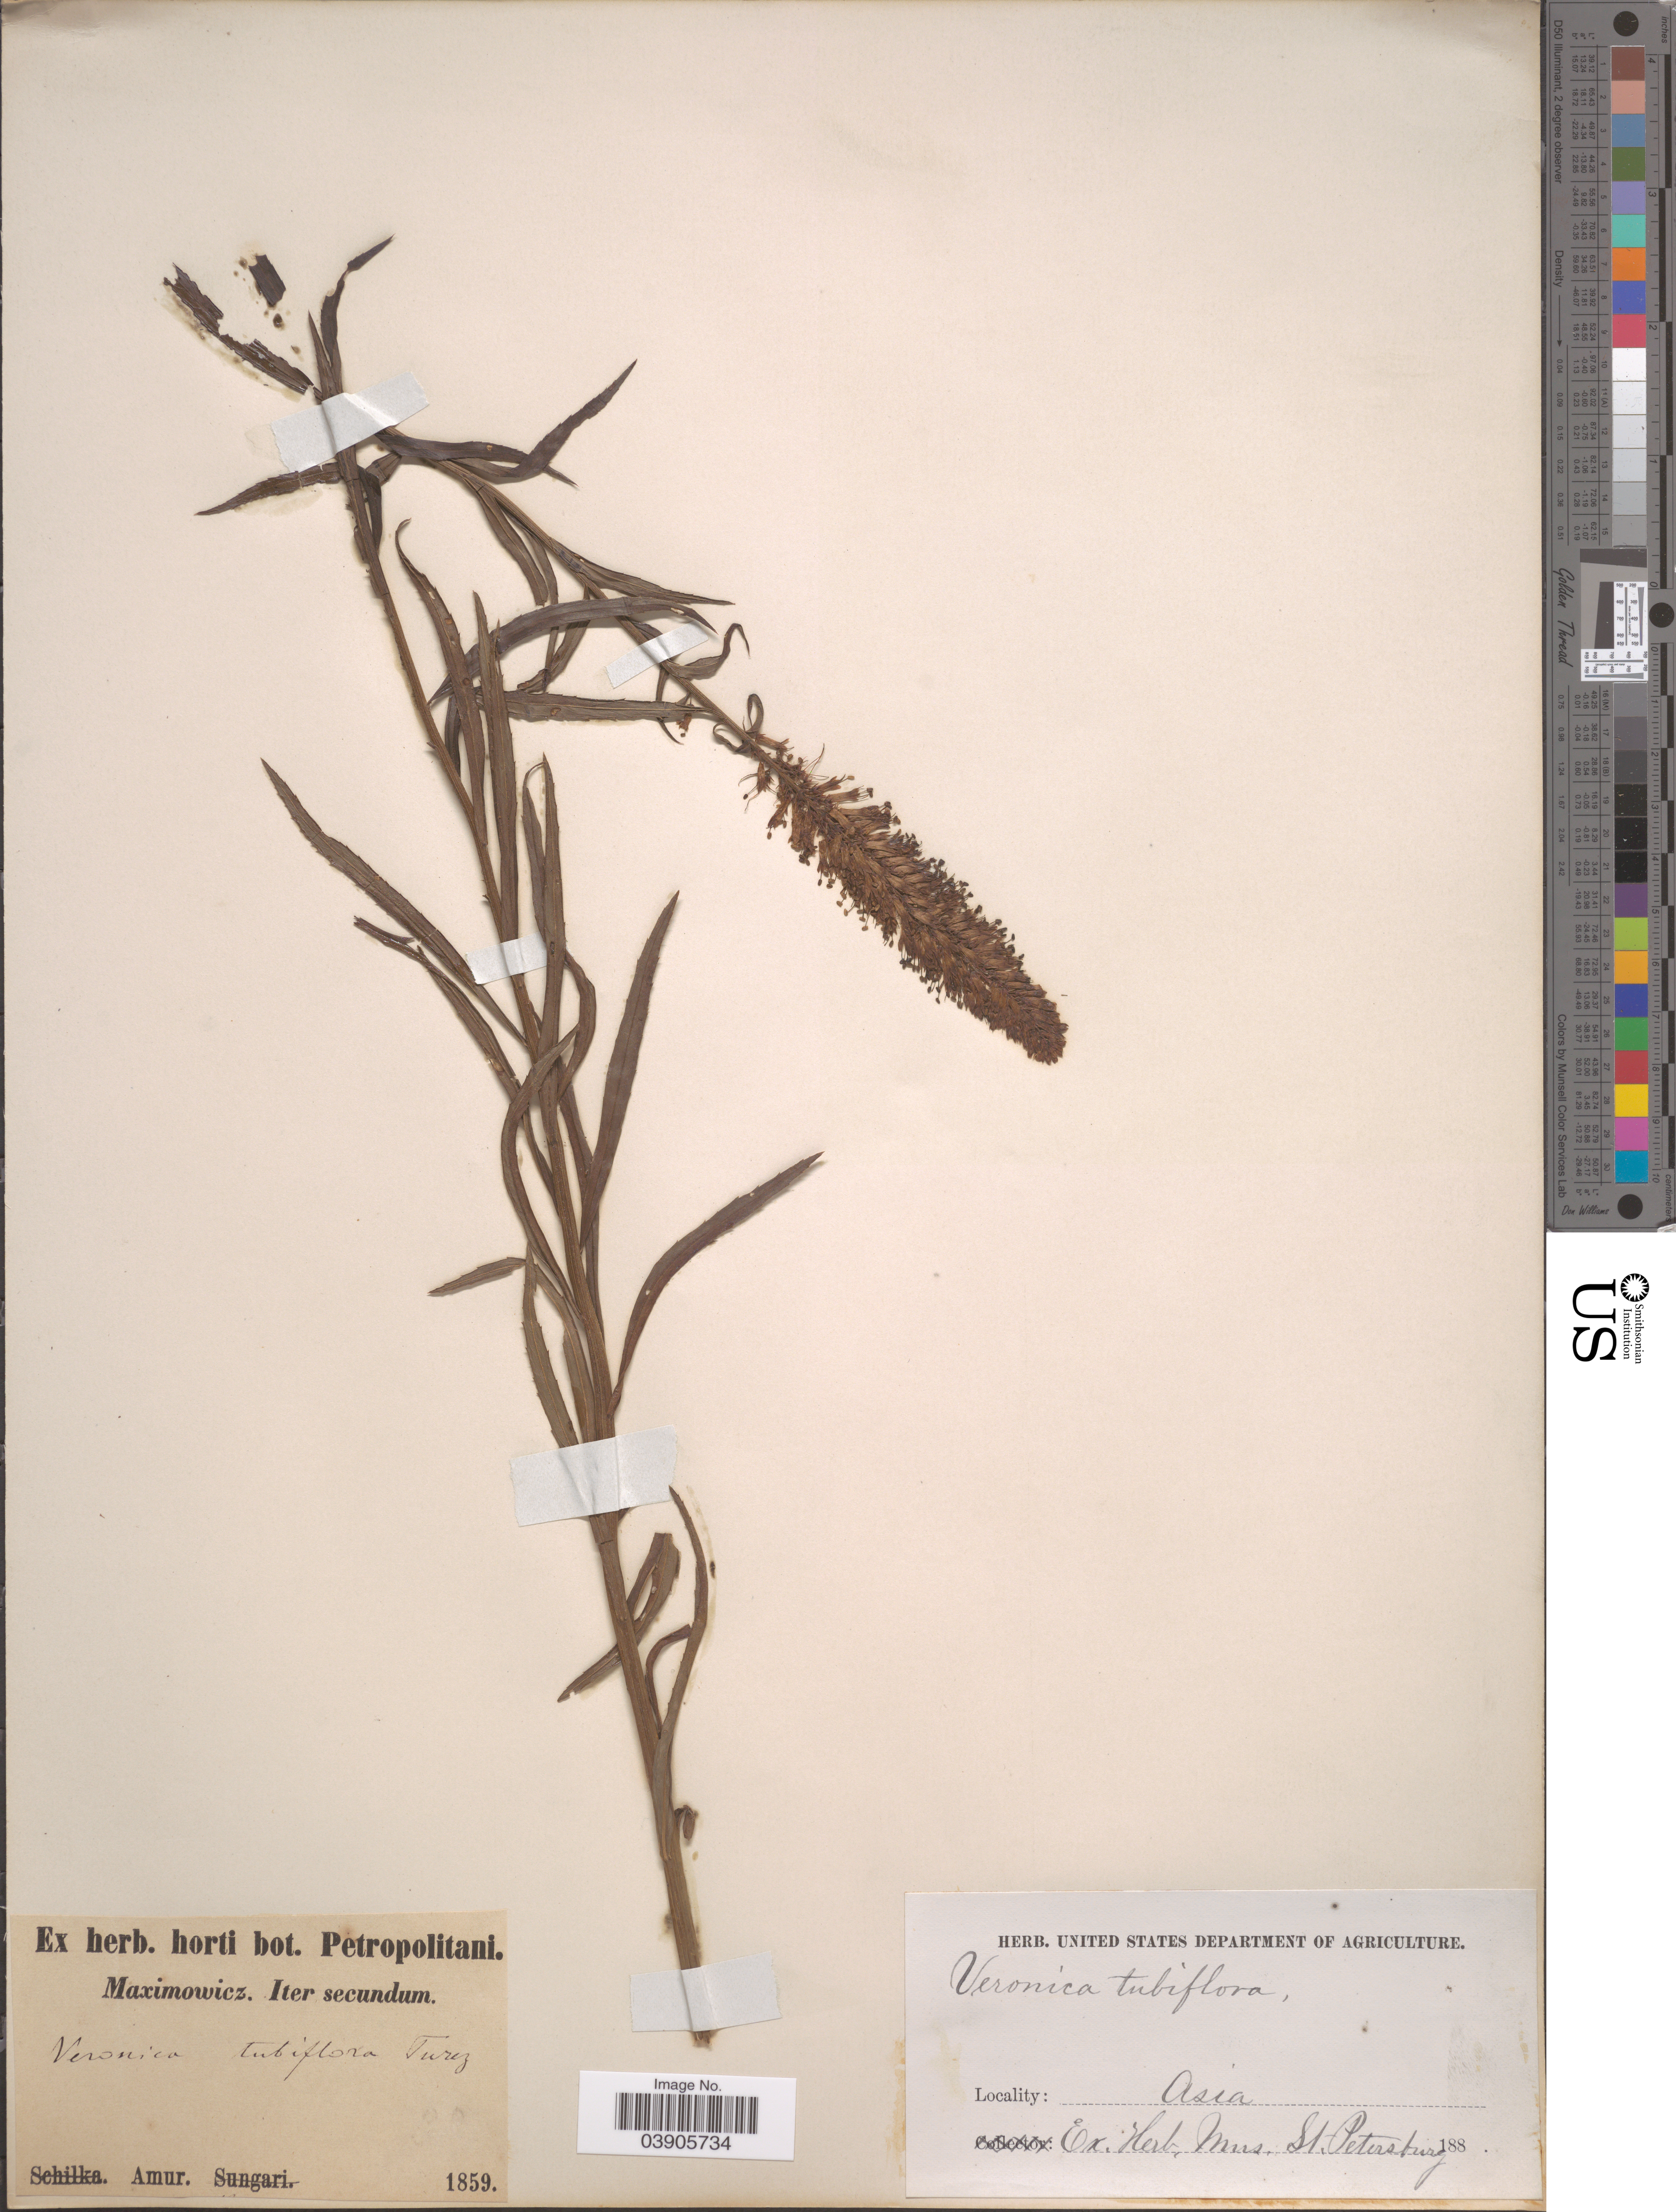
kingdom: Plantae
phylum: Tracheophyta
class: Magnoliopsida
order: Lamiales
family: Plantaginaceae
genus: Veronicastrum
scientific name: Veronicastrum tubiflorum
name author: (Fisch. & C.A. Mey.) H. Hara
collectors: -. Maximowicz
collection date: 1859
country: Russian Federation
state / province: Amur